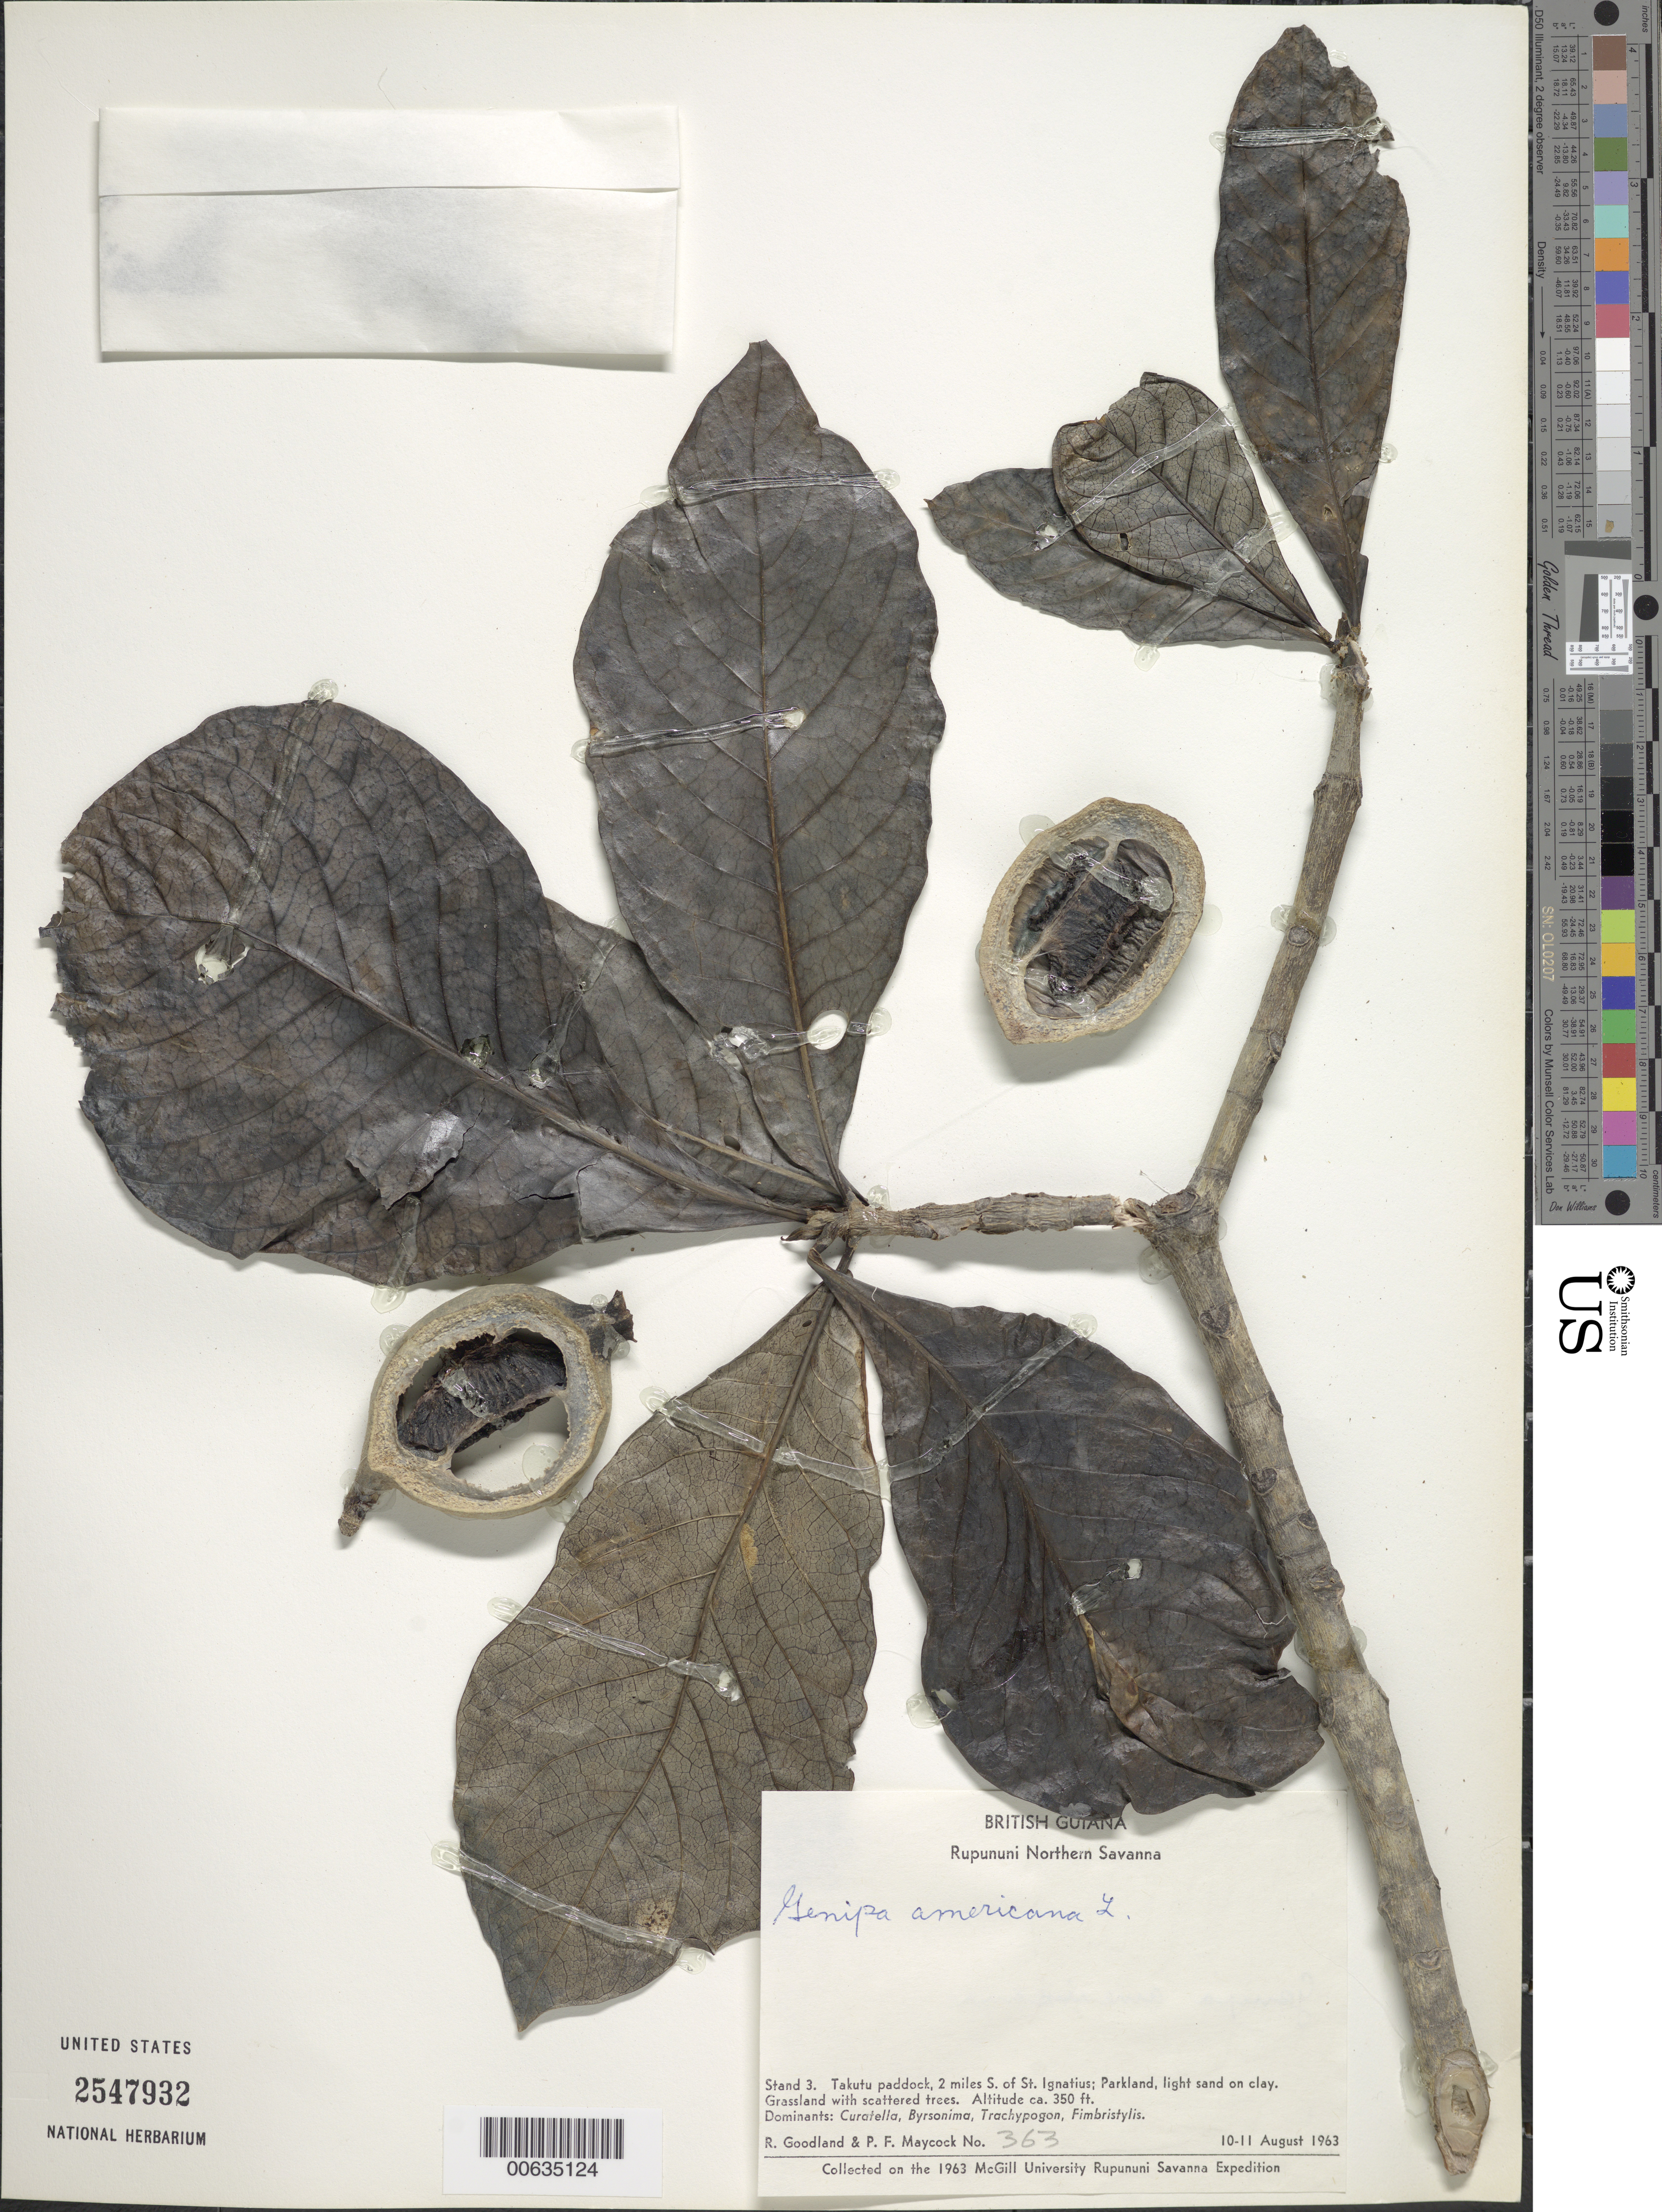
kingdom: Plantae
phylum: Tracheophyta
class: Magnoliopsida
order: Gentianales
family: Rubiaceae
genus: Genipa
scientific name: Genipa americana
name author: L.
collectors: R. Goodland & P. Maycock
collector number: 363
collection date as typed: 10-Aug-63 to 11-Aug-63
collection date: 1963-08-10/1963-08-11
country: Guyana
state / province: U. Takutu-U. Essequibo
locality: Rupununi Northern Savanna, St. Ignatius, 2 mi. S of; near Takutu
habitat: Grassland with scattered trees. Dominants: Curatella, Byrsonima, Trachypogon, Fimbristylis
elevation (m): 107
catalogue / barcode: US 2547932